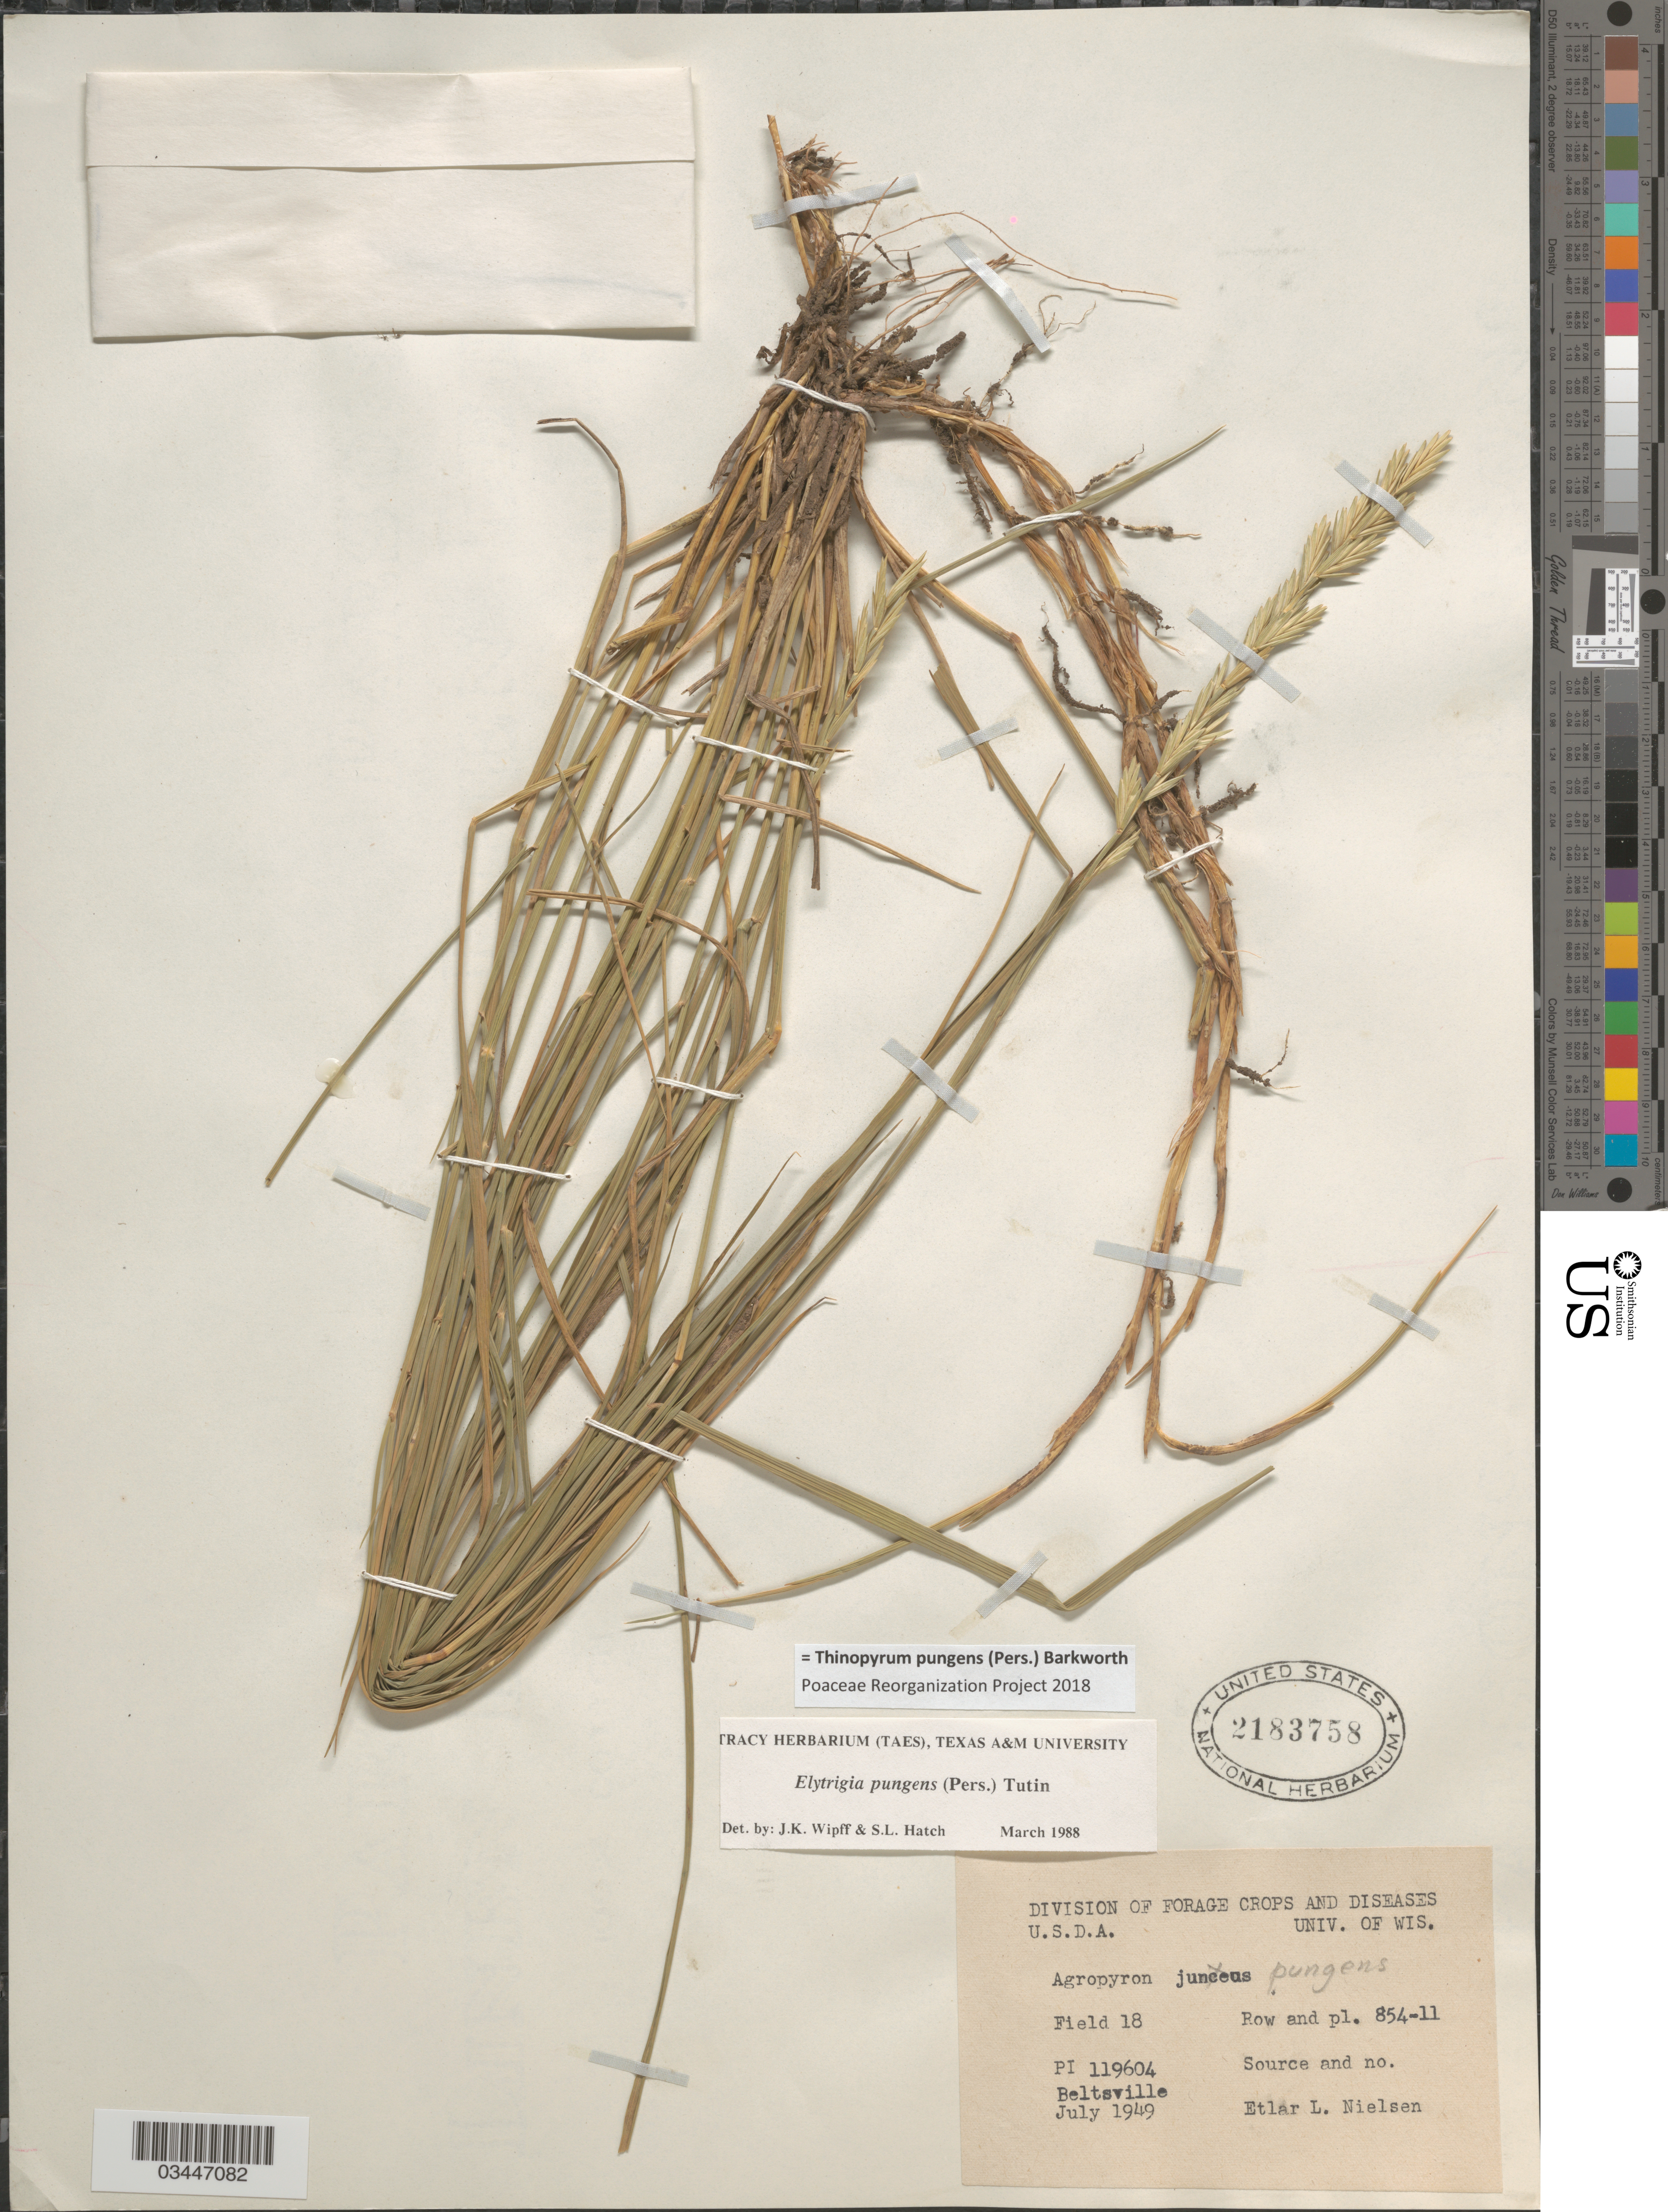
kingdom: Plantae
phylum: Tracheophyta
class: Liliopsida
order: Poales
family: Poaceae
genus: Thinopyrum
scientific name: Thinopyrum pungens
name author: (Pers.) Barkworth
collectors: E. L. Nielsen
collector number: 119604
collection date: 1949-07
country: United States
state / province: Wisconsin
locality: Field 18. Row and pl. 854-11. Beltsville.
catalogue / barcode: US 2183758